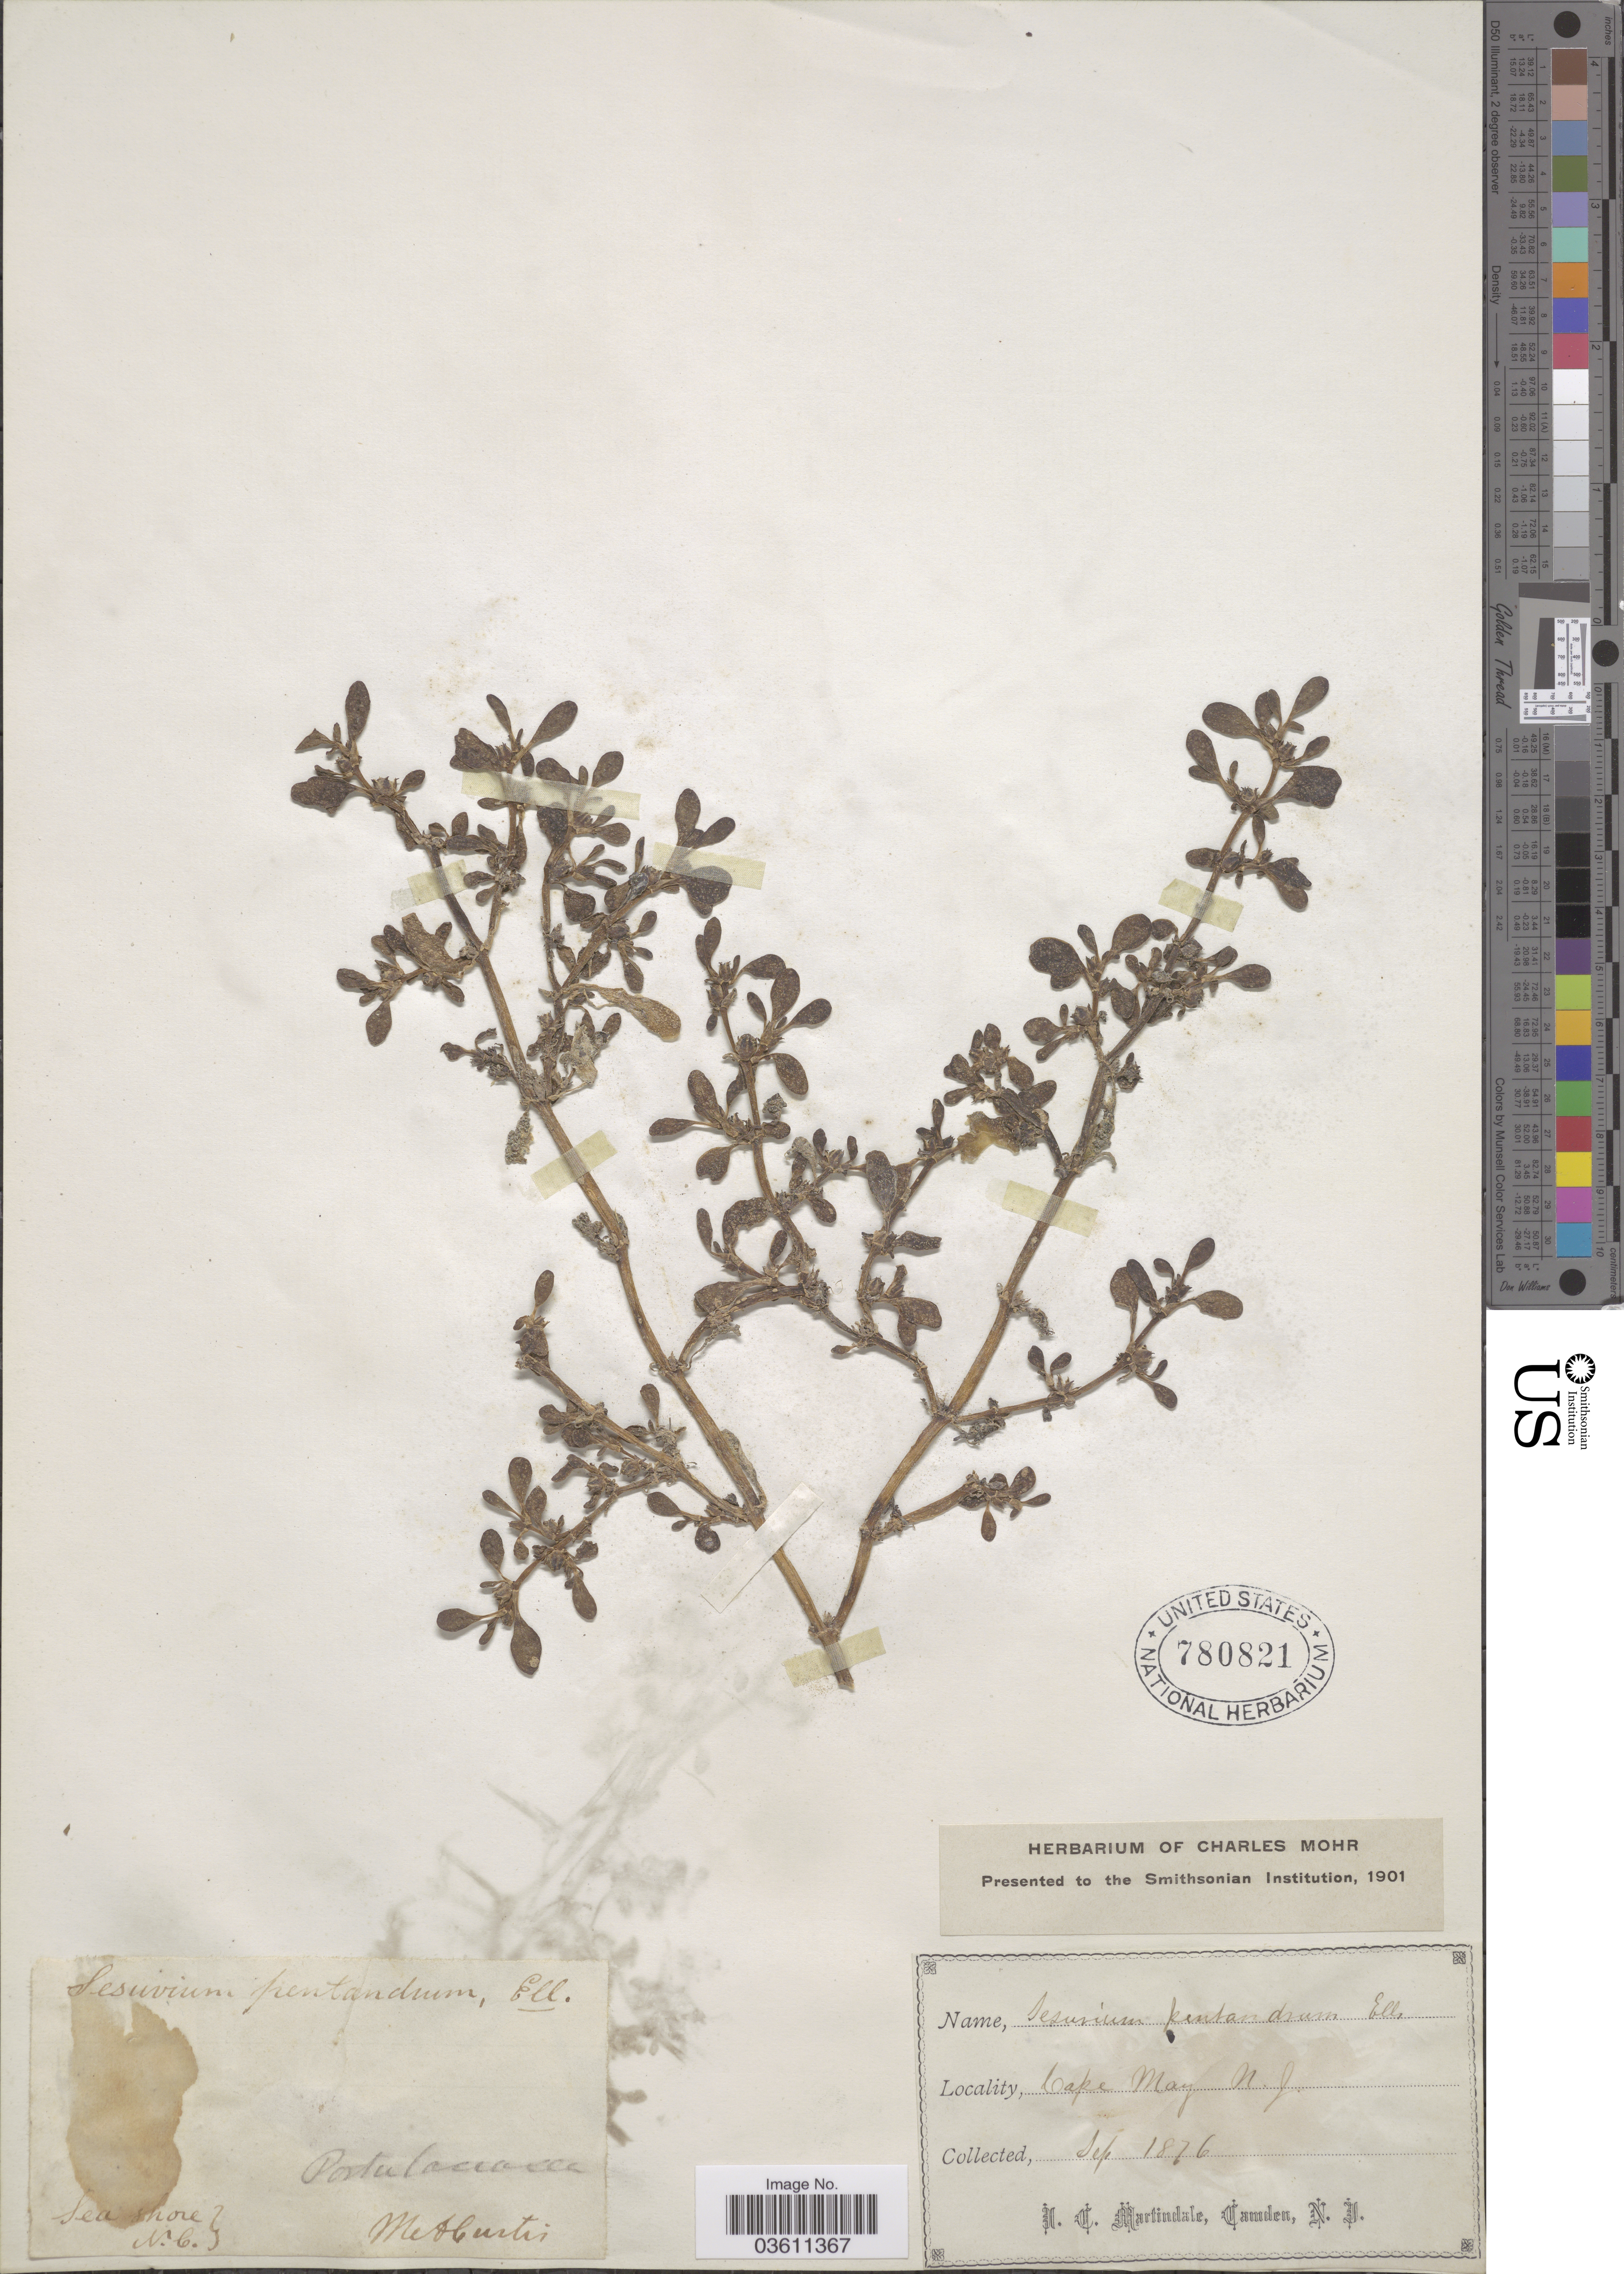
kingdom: Plantae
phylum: Tracheophyta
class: Magnoliopsida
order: Caryophyllales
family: Aizoaceae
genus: Sesuvium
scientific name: Sesuvium maritimum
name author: (Walter) Britton, Stearns & Poggenb.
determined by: Strong, Mark T., (BOT), Smithsonian Institution - National Museum of Natural History (UNITED STATES)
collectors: I. C. Martindale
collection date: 1876-09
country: United States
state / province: New Jersey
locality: Cape May.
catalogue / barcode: US 780821